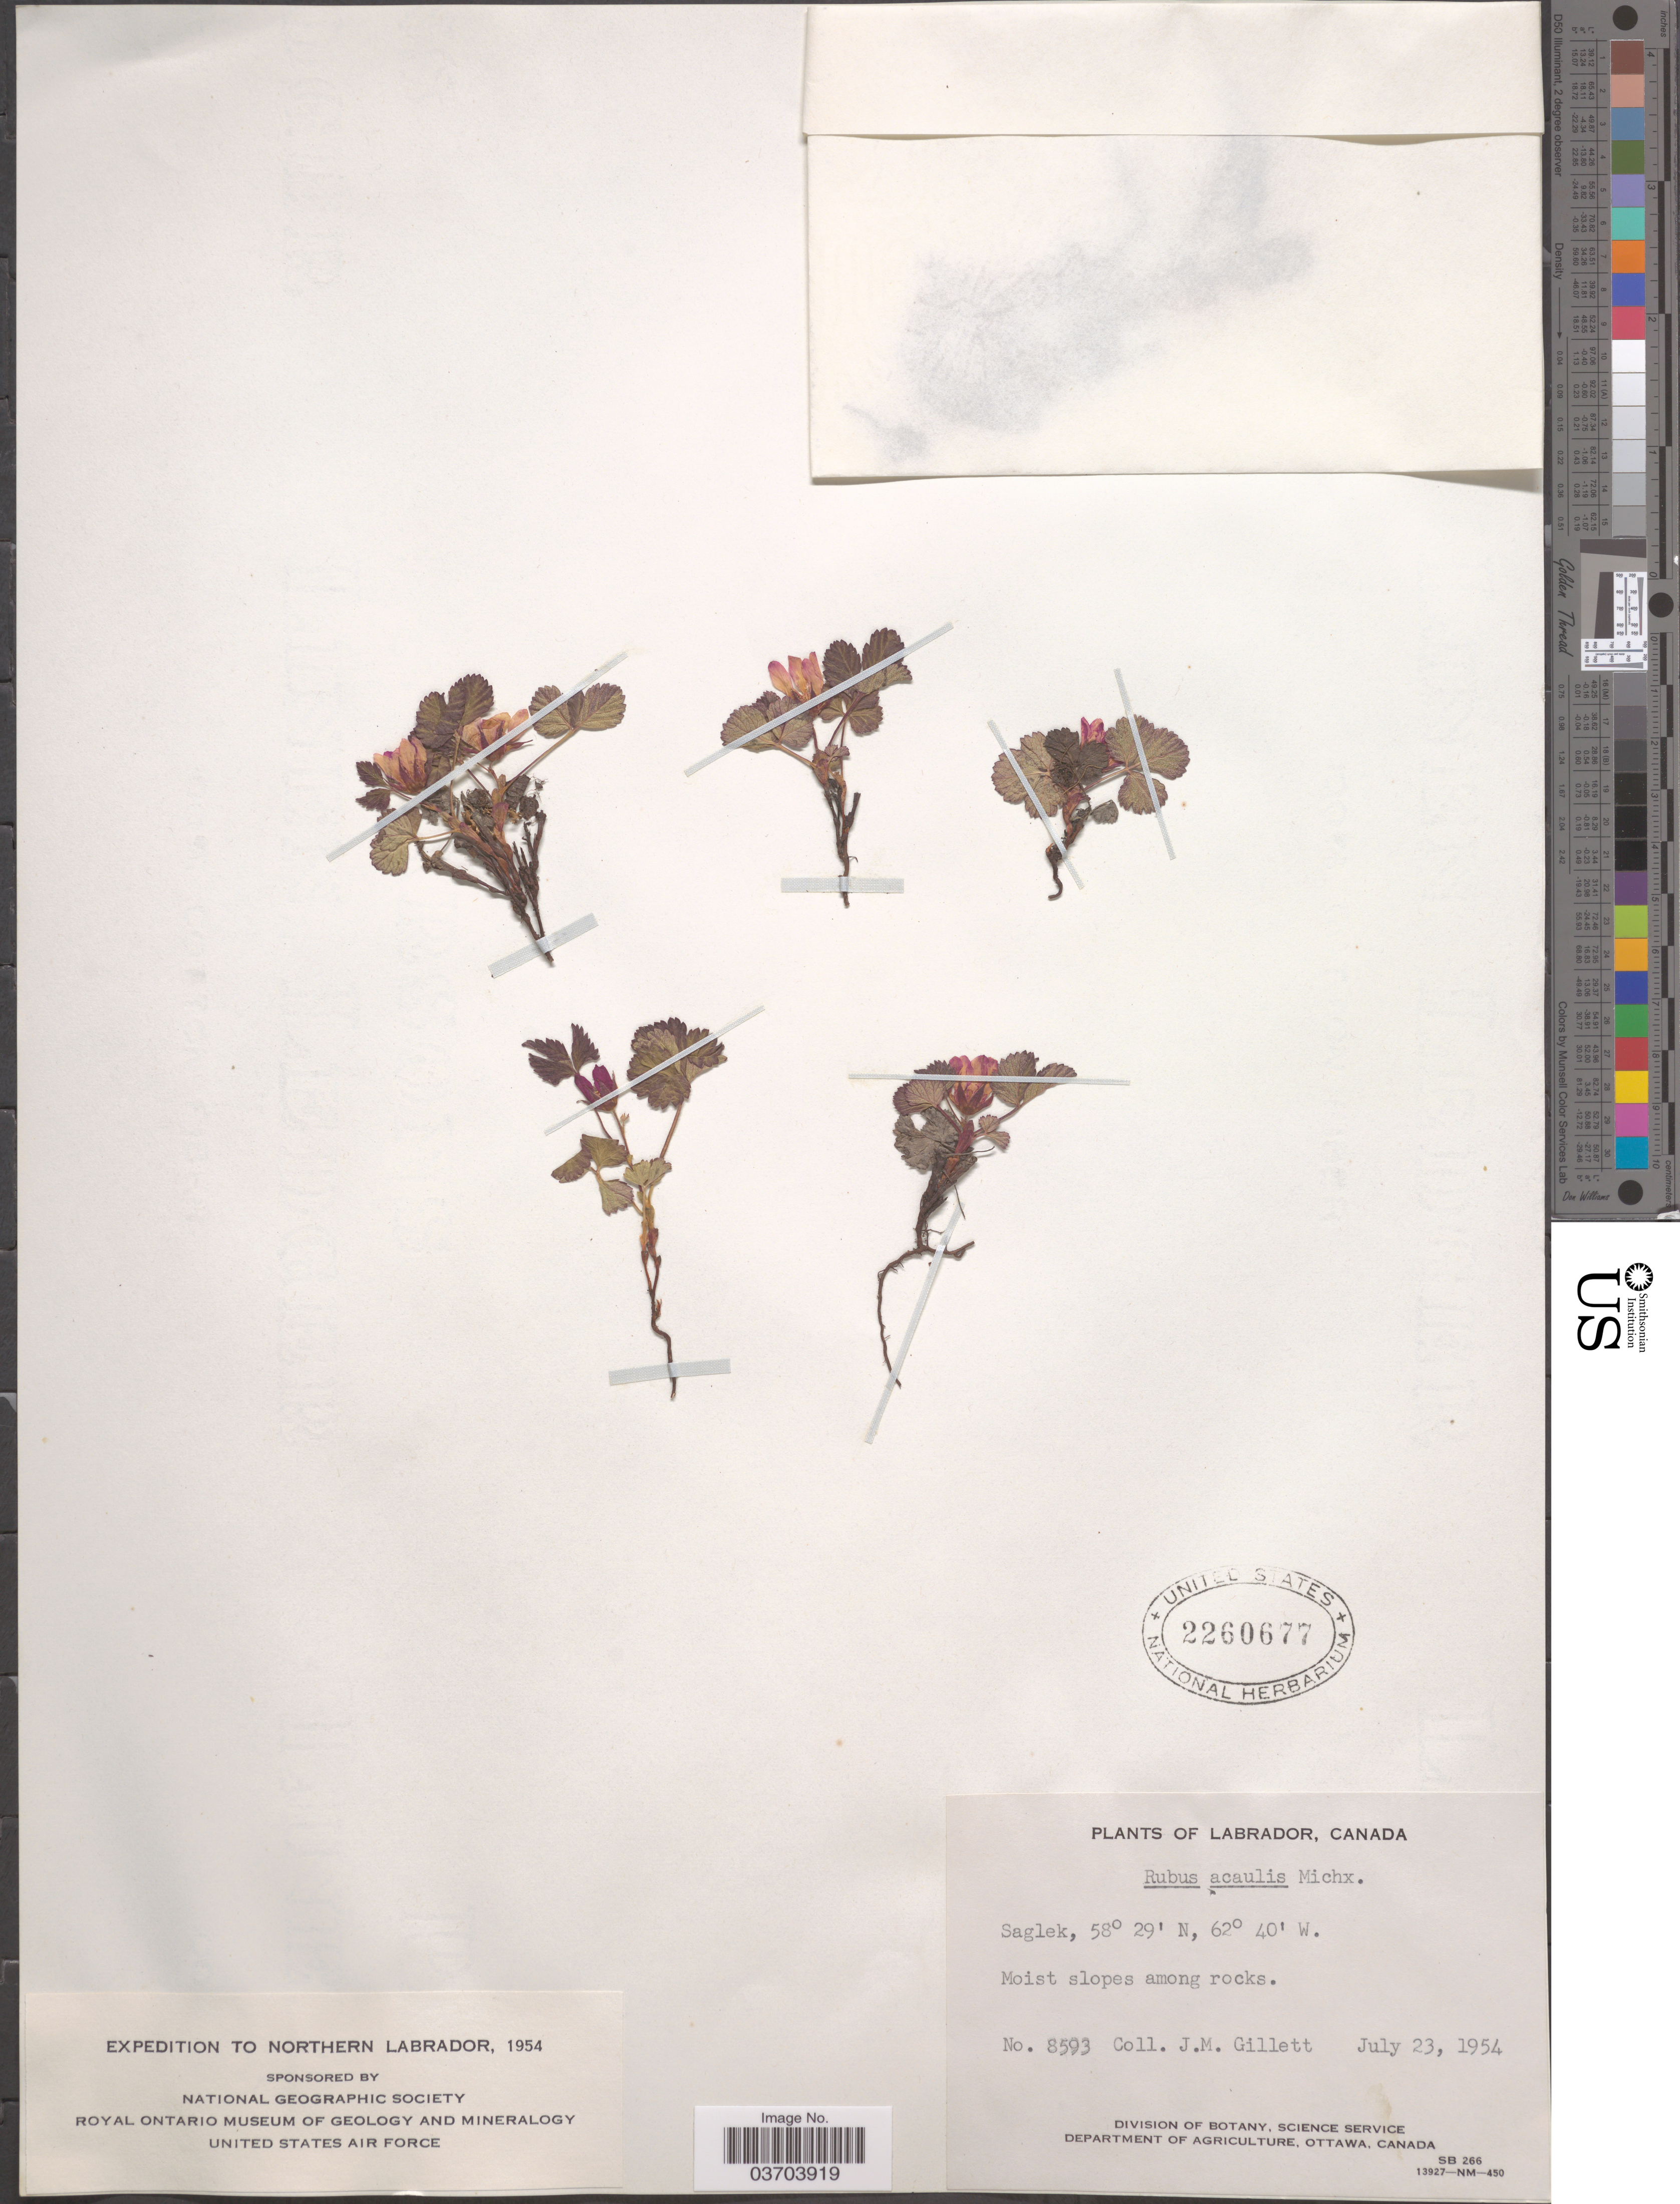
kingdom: Plantae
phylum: Tracheophyta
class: Magnoliopsida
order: Rosales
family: Rosaceae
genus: Rubus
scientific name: Rubus acaulis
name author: Michx.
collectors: J. M. Gillett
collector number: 8593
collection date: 1954-07-23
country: Canada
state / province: Newfoundland and Labrador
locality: Northern Labrador. Saglek.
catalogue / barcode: US 2260677